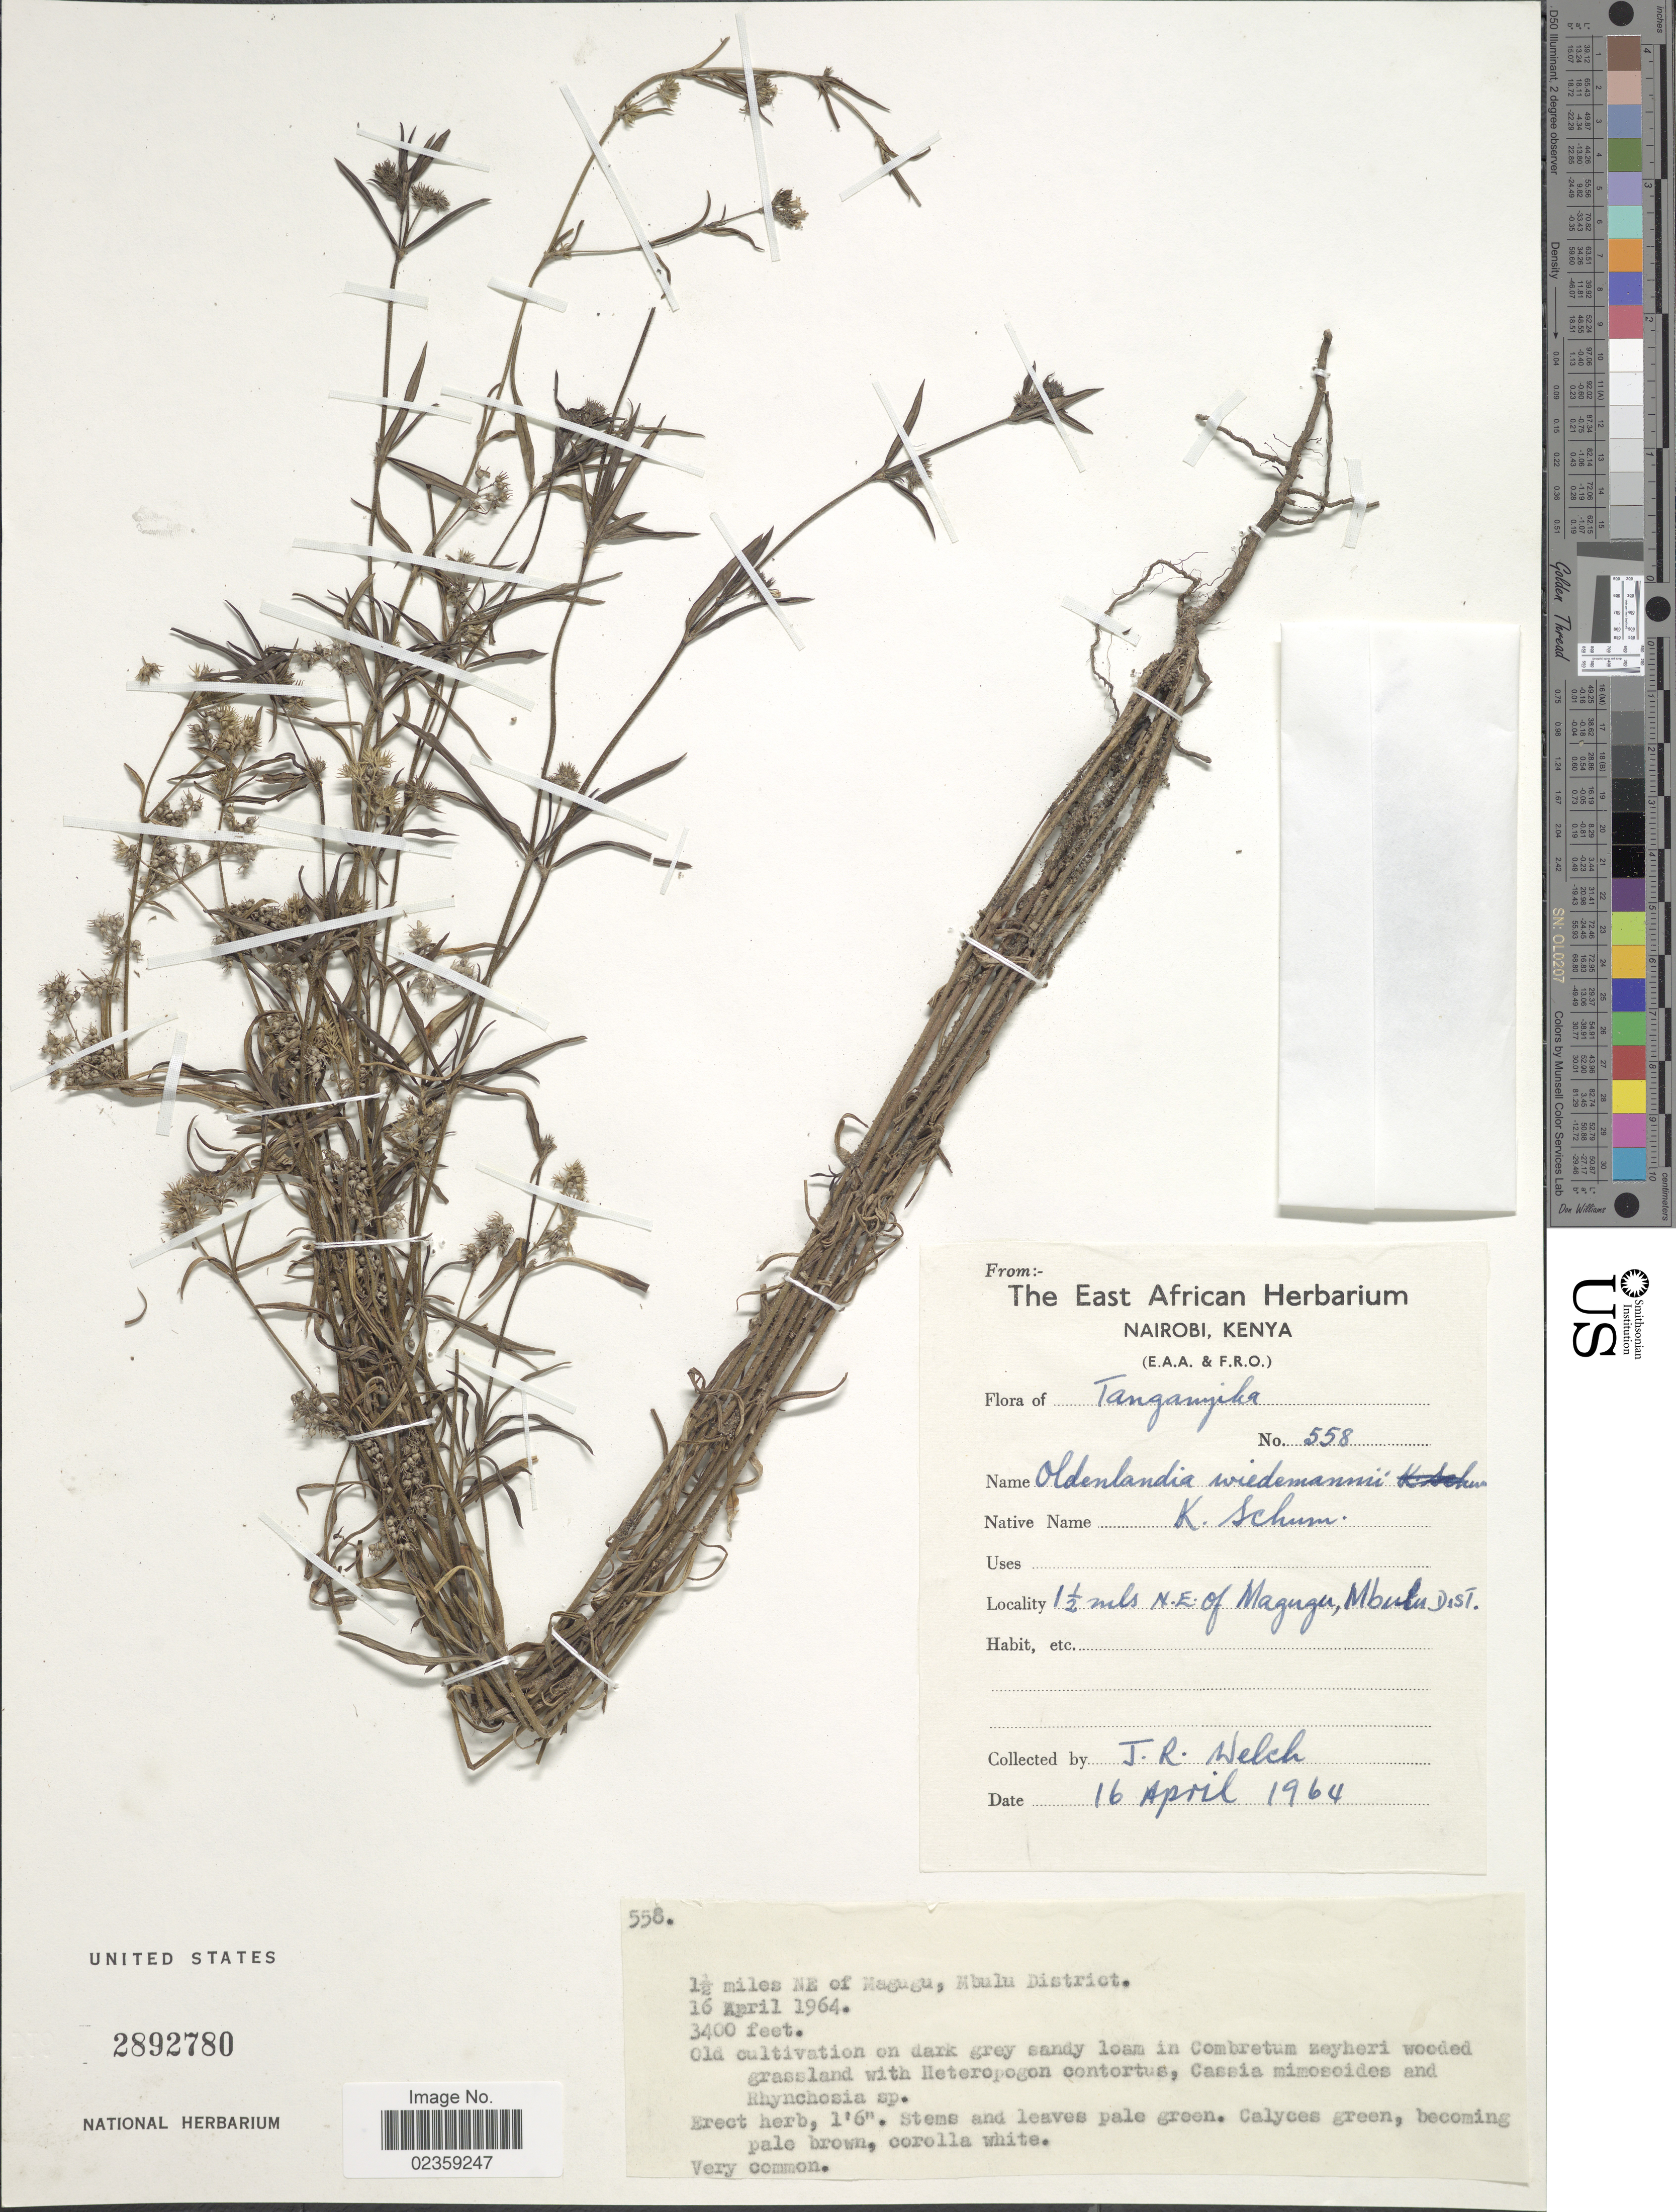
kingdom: Plantae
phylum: Tracheophyta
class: Magnoliopsida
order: Gentianales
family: Rubiaceae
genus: Oldenlandia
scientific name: Oldenlandia wiedemannii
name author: K. Schum.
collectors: J. Welch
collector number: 558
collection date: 1964-04-16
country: Solomon Islands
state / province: Solomon Islands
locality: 1½ mls N.E. of Magugu, Mbulu Dist.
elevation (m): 1036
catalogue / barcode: US 2892780